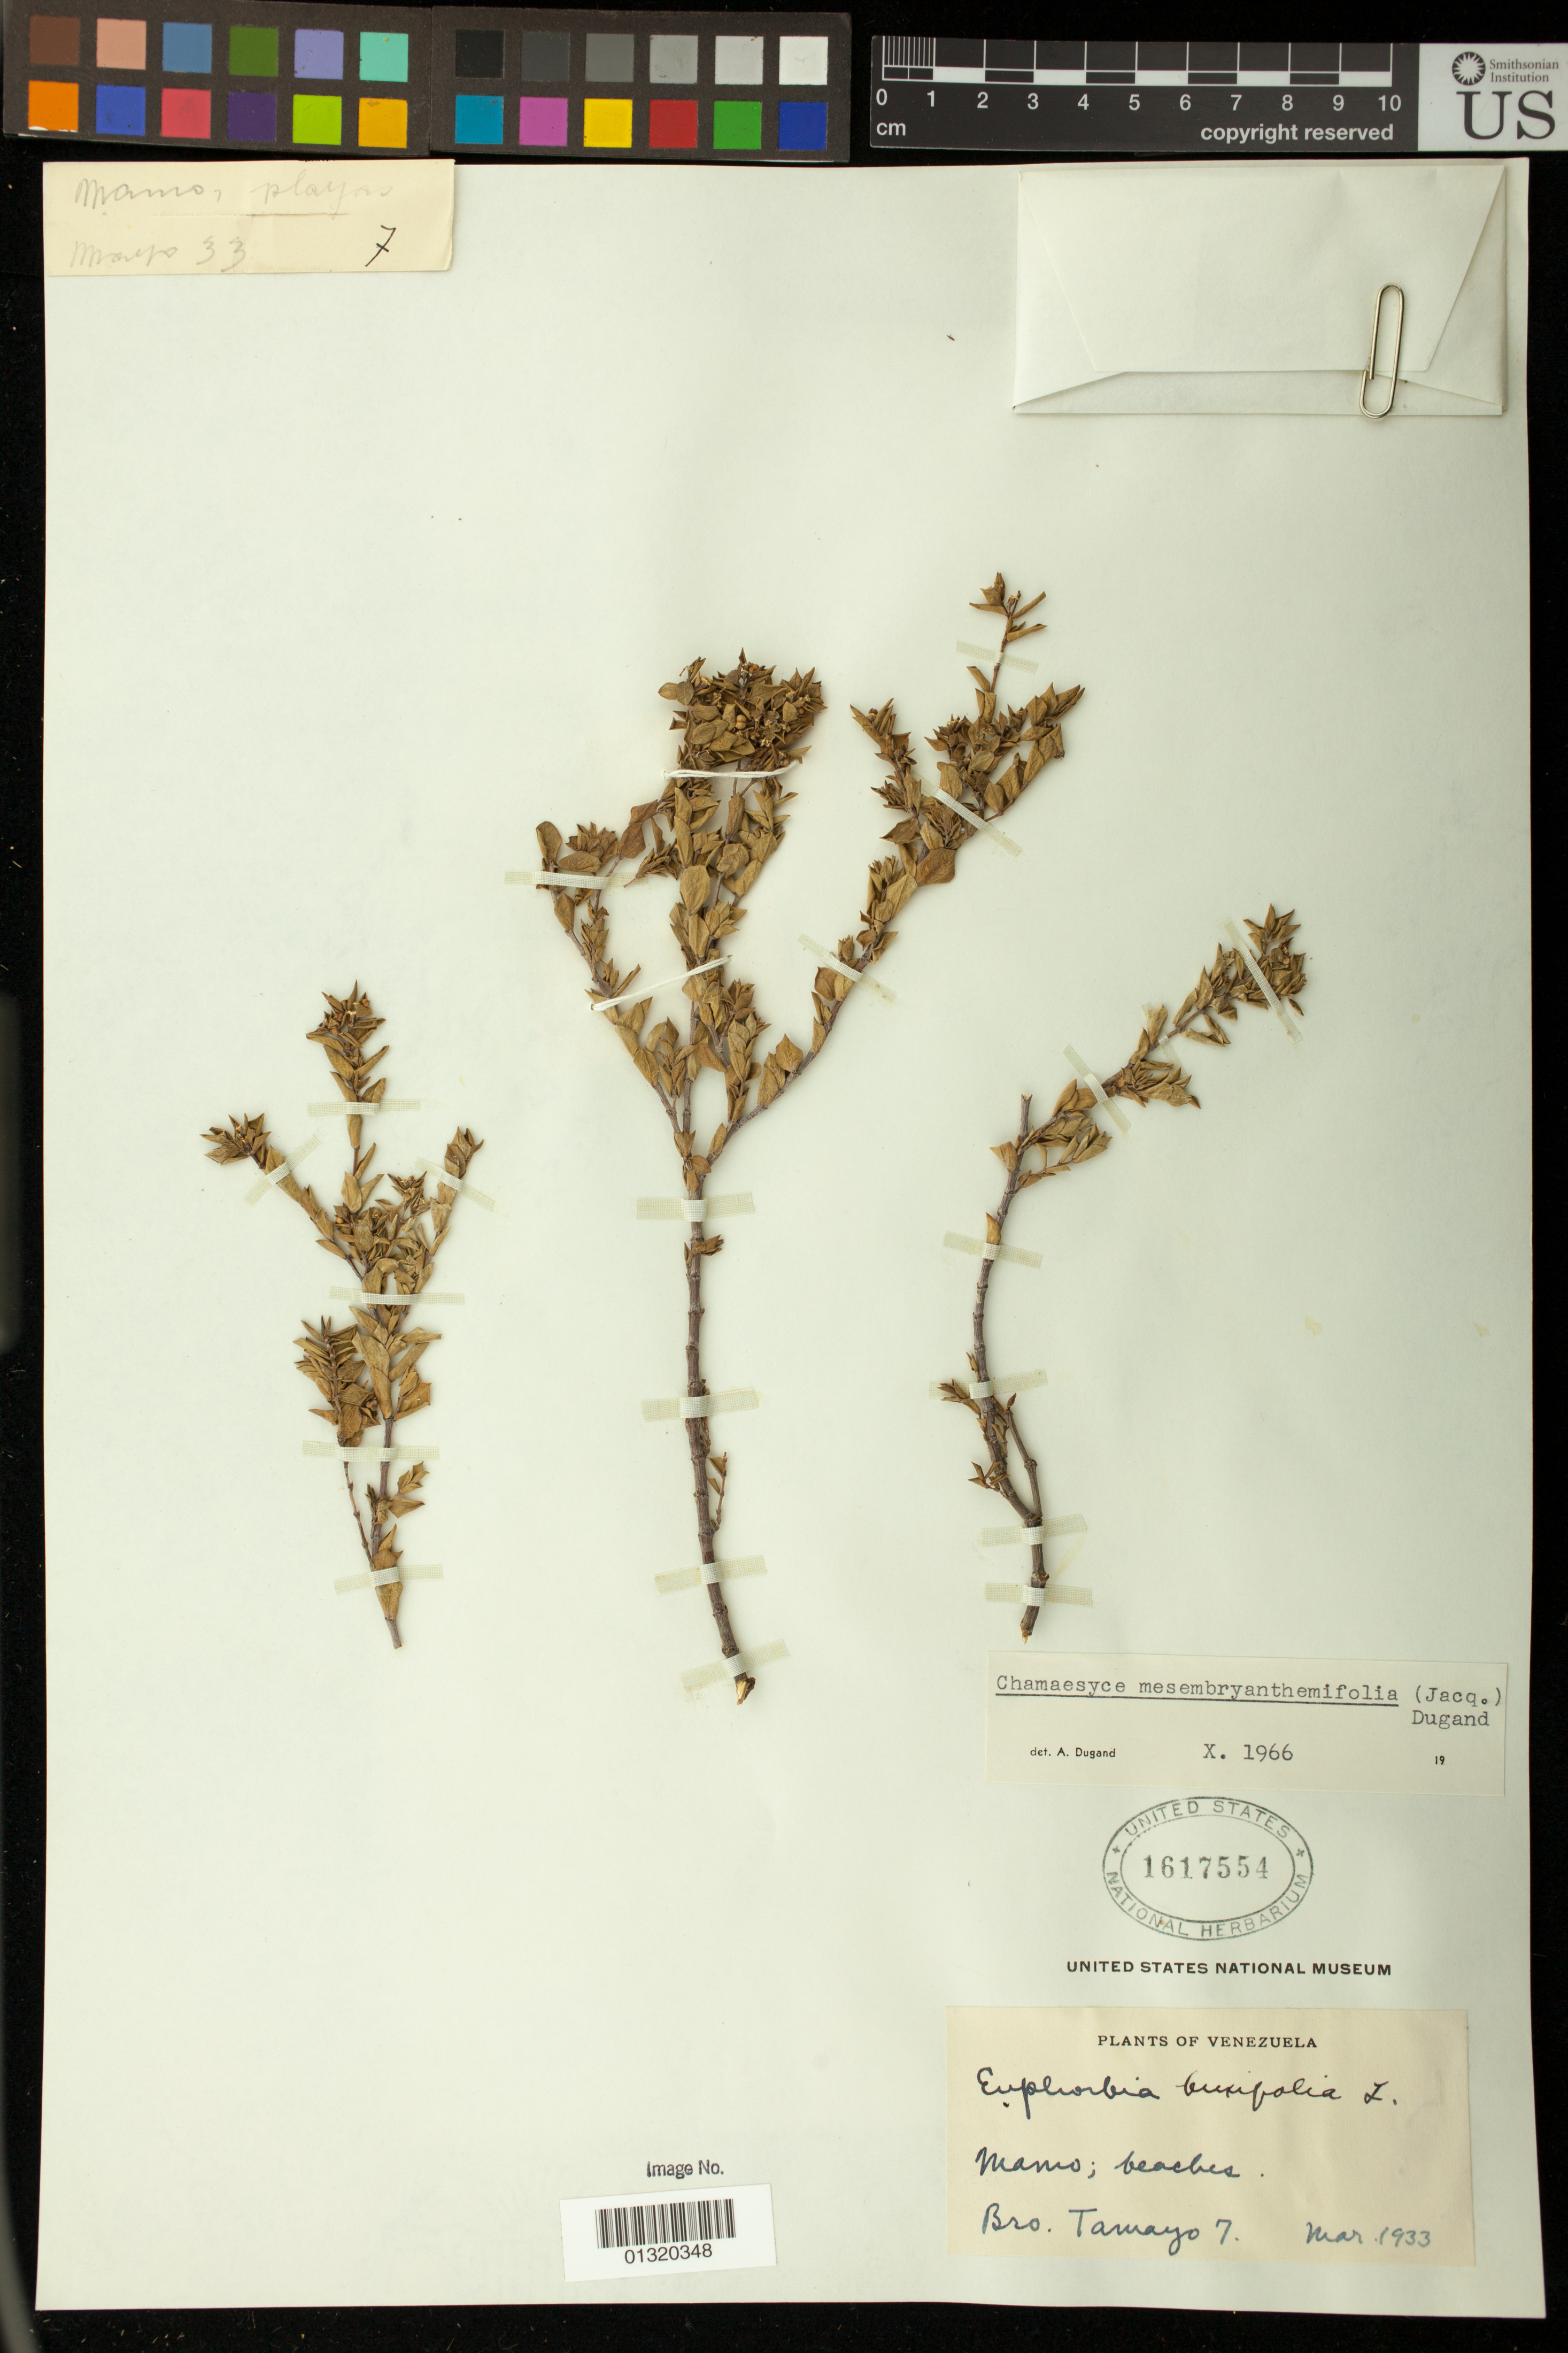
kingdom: Plantae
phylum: Tracheophyta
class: Magnoliopsida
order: Malpighiales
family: Euphorbiaceae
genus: Euphorbia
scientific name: Euphorbia mesembryanthemifolia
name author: Jacq.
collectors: F. Tamayo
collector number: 7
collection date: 1933-03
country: Venezuela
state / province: Vargas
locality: Mamo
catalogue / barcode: US 1617554